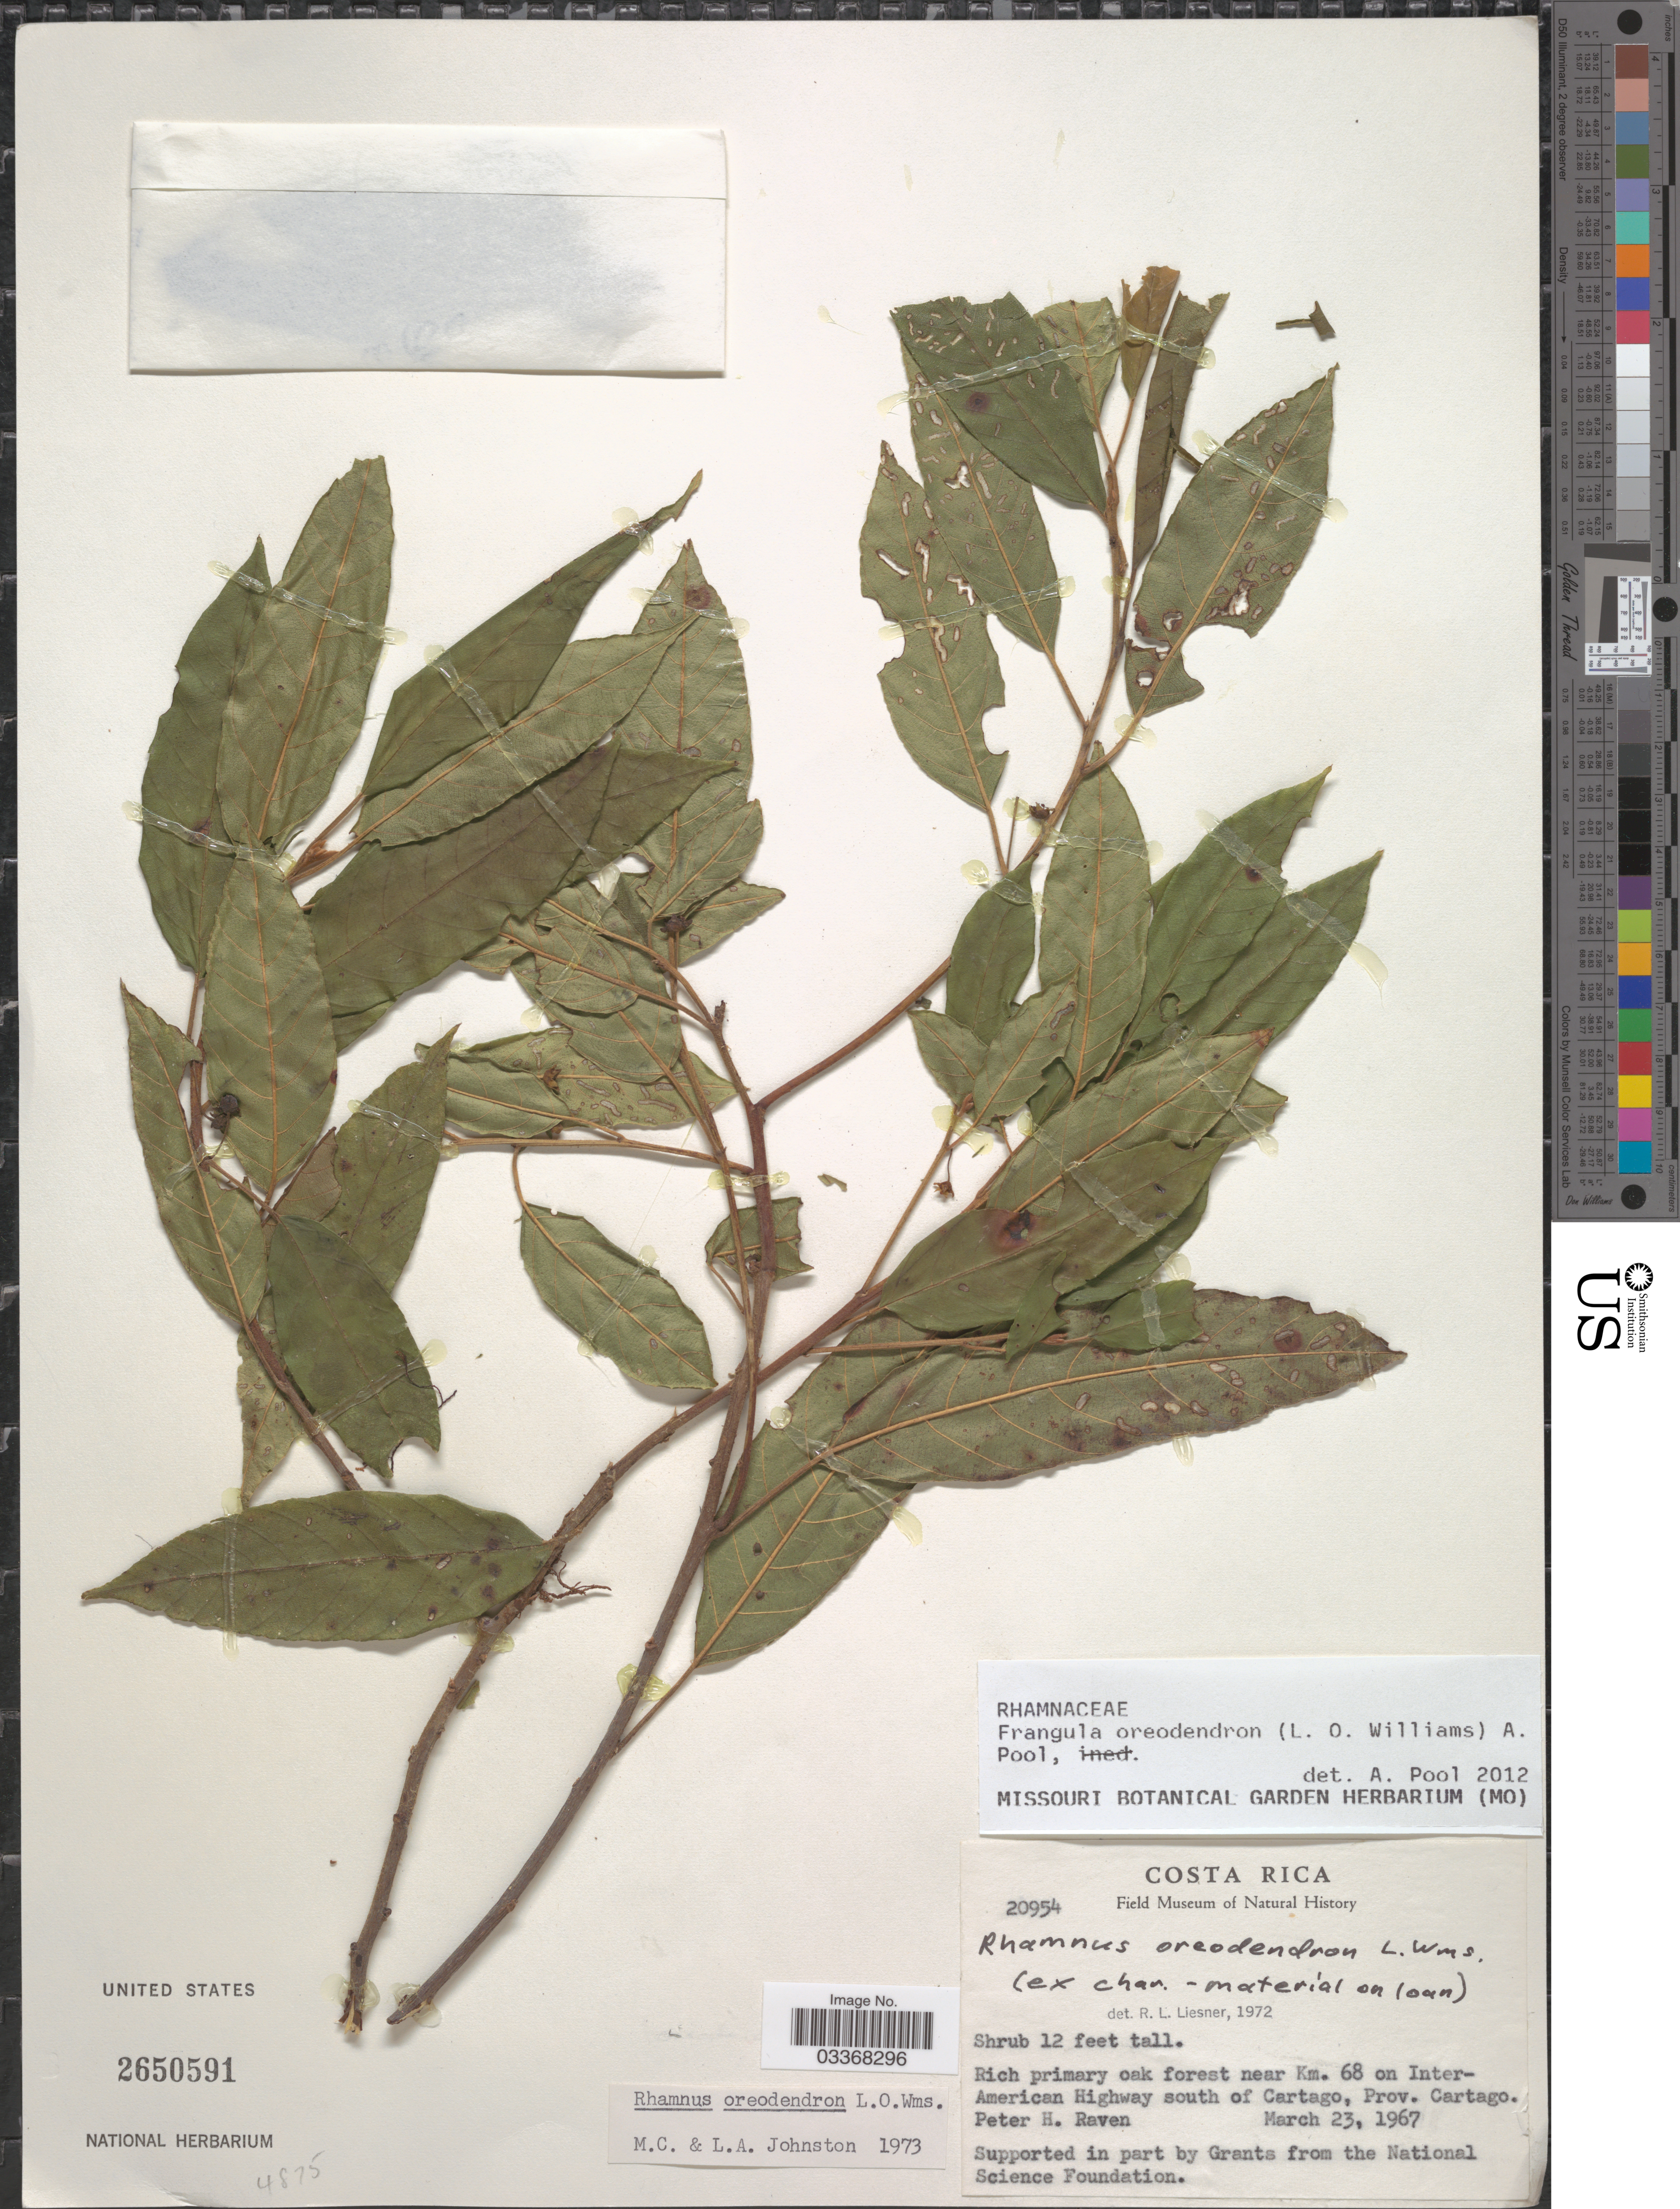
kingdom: Plantae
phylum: Tracheophyta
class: Magnoliopsida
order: Rosales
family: Rhamnaceae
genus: Frangula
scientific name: Frangula oreodendron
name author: (L.O. Williams) A. Pool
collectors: P. Raven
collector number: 20954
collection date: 1967-03-23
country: Costa Rica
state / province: Cartago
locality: Rich primary oak forest near Km. 68 on Inter-American Highway south of Cartago.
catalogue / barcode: US 2650591